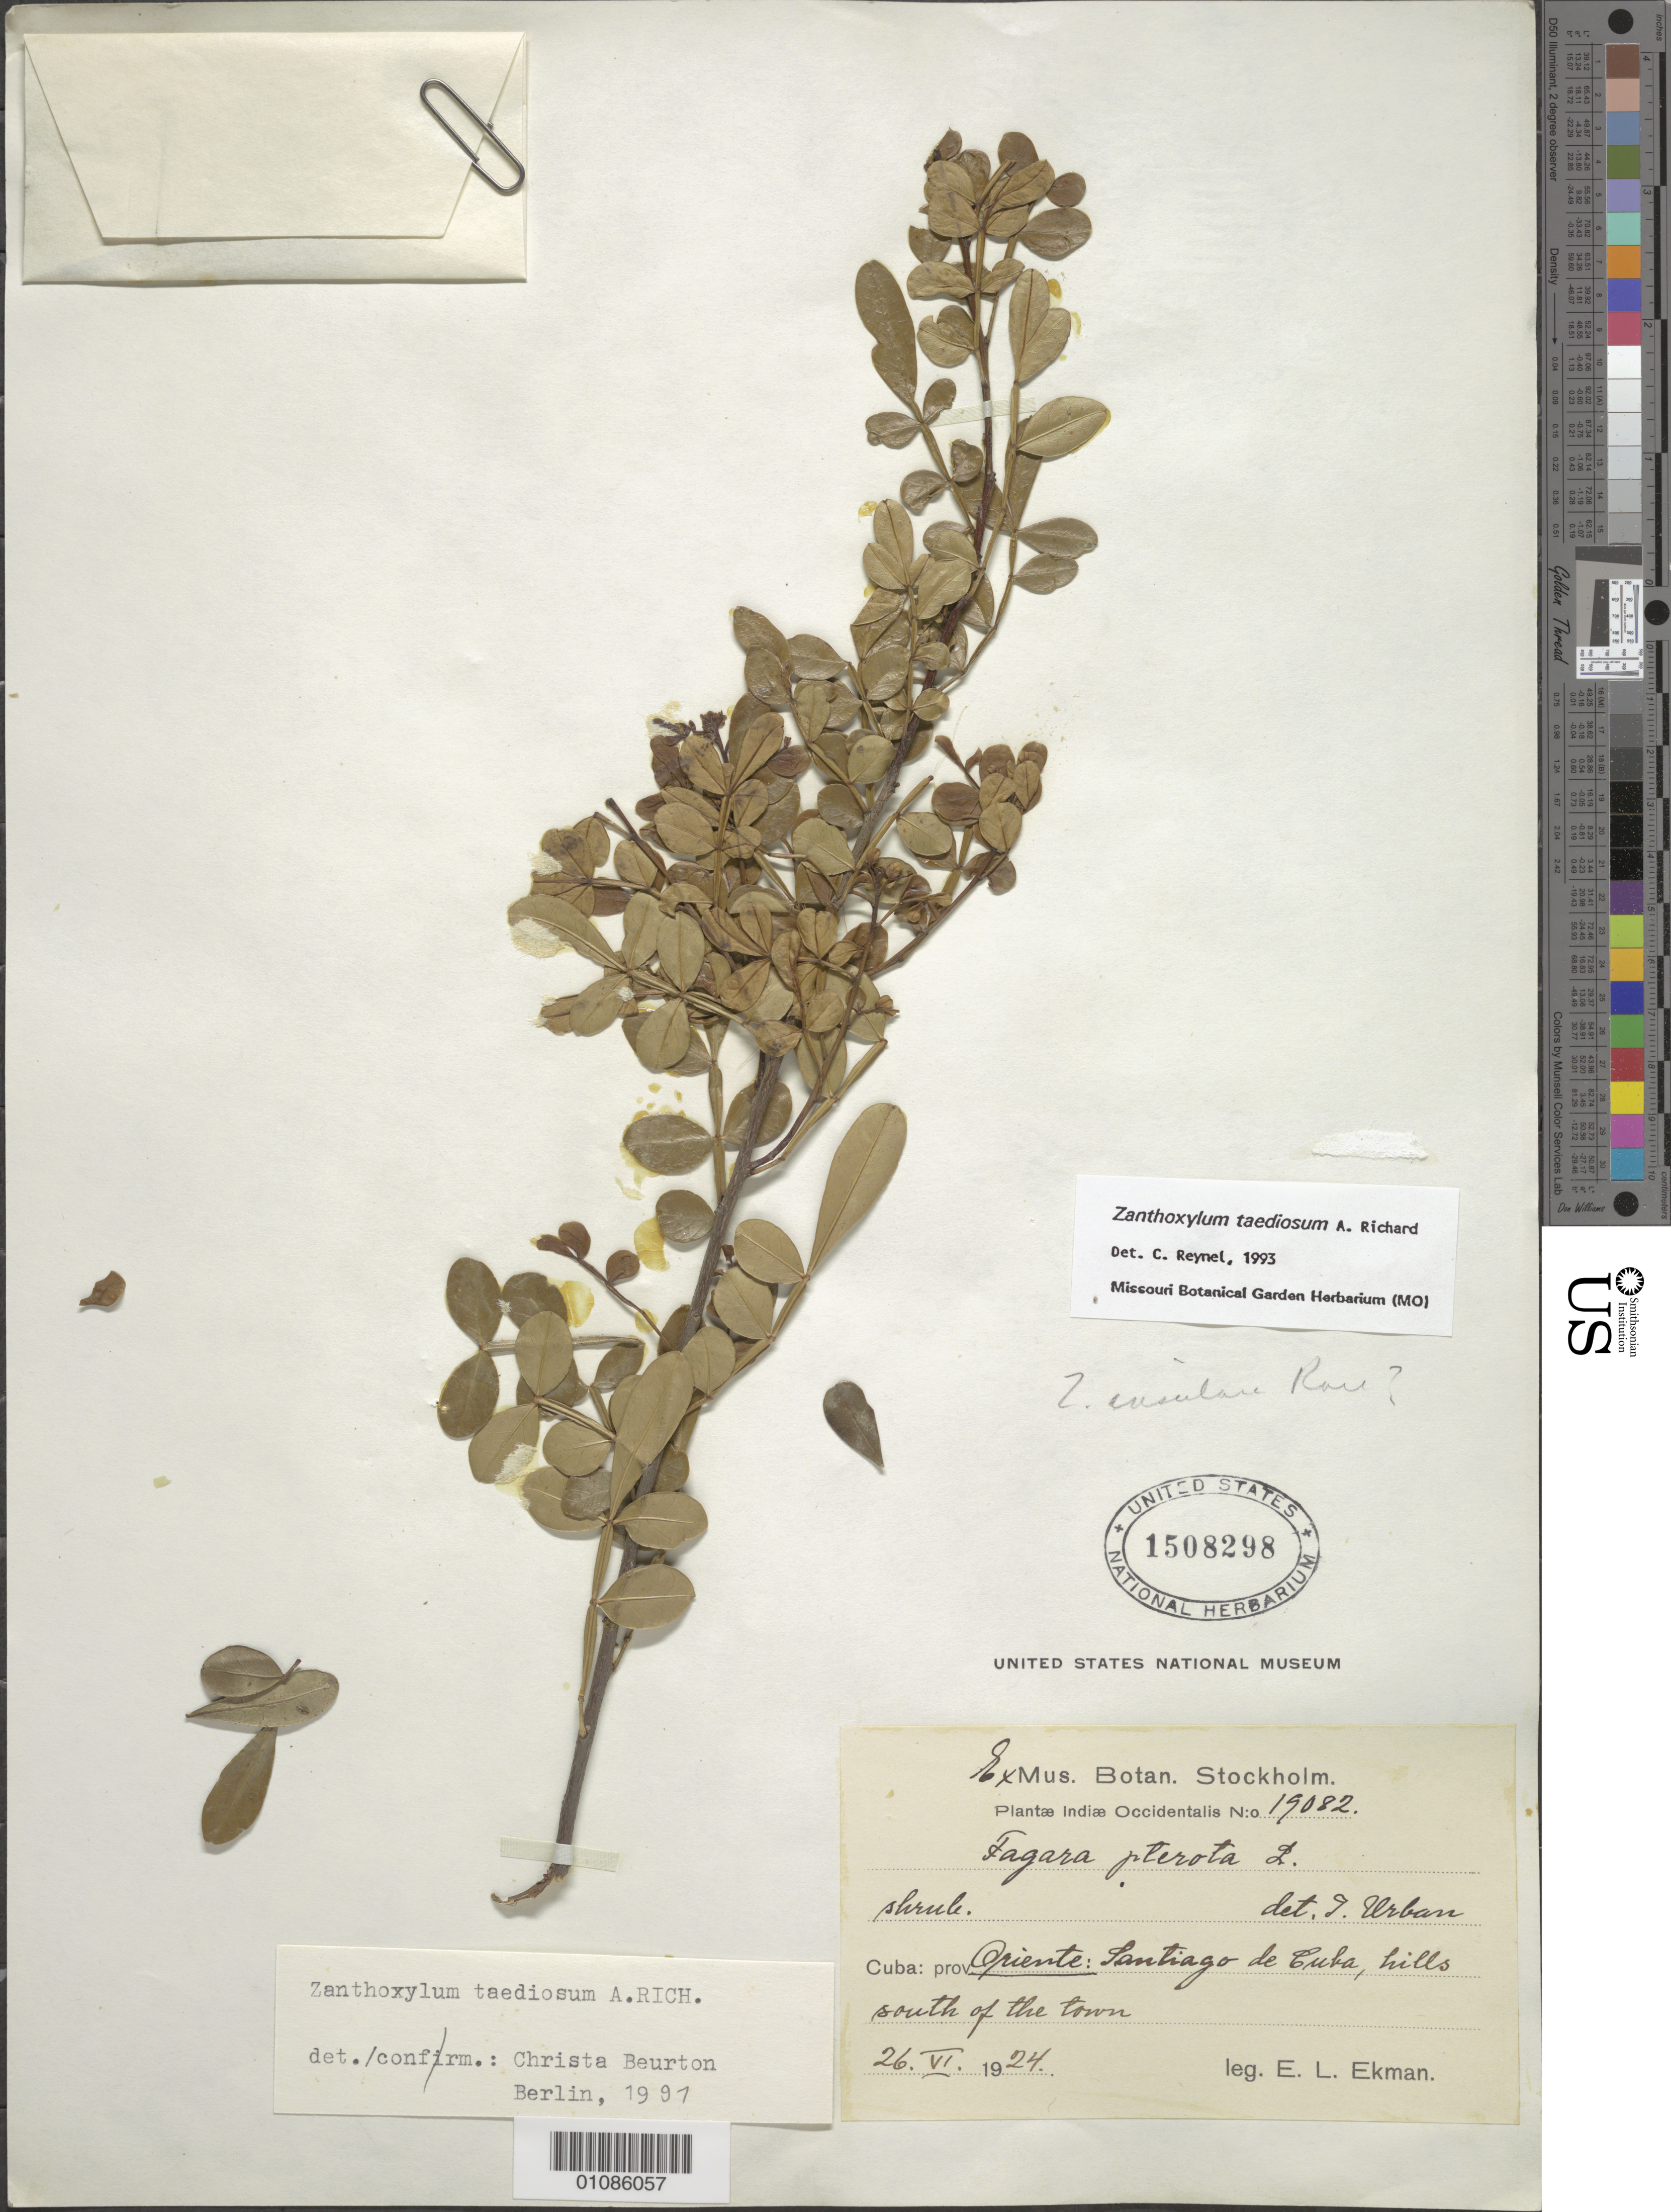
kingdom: Plantae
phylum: Tracheophyta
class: Magnoliopsida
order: Sapindales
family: Rutaceae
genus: Zanthoxylum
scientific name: Zanthoxylum taediosum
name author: A. Rich.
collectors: E. L. Ekman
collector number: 19082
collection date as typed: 26 May 1924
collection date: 1924-05-26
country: Cuba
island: Cuba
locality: Oriente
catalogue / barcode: US 1508298